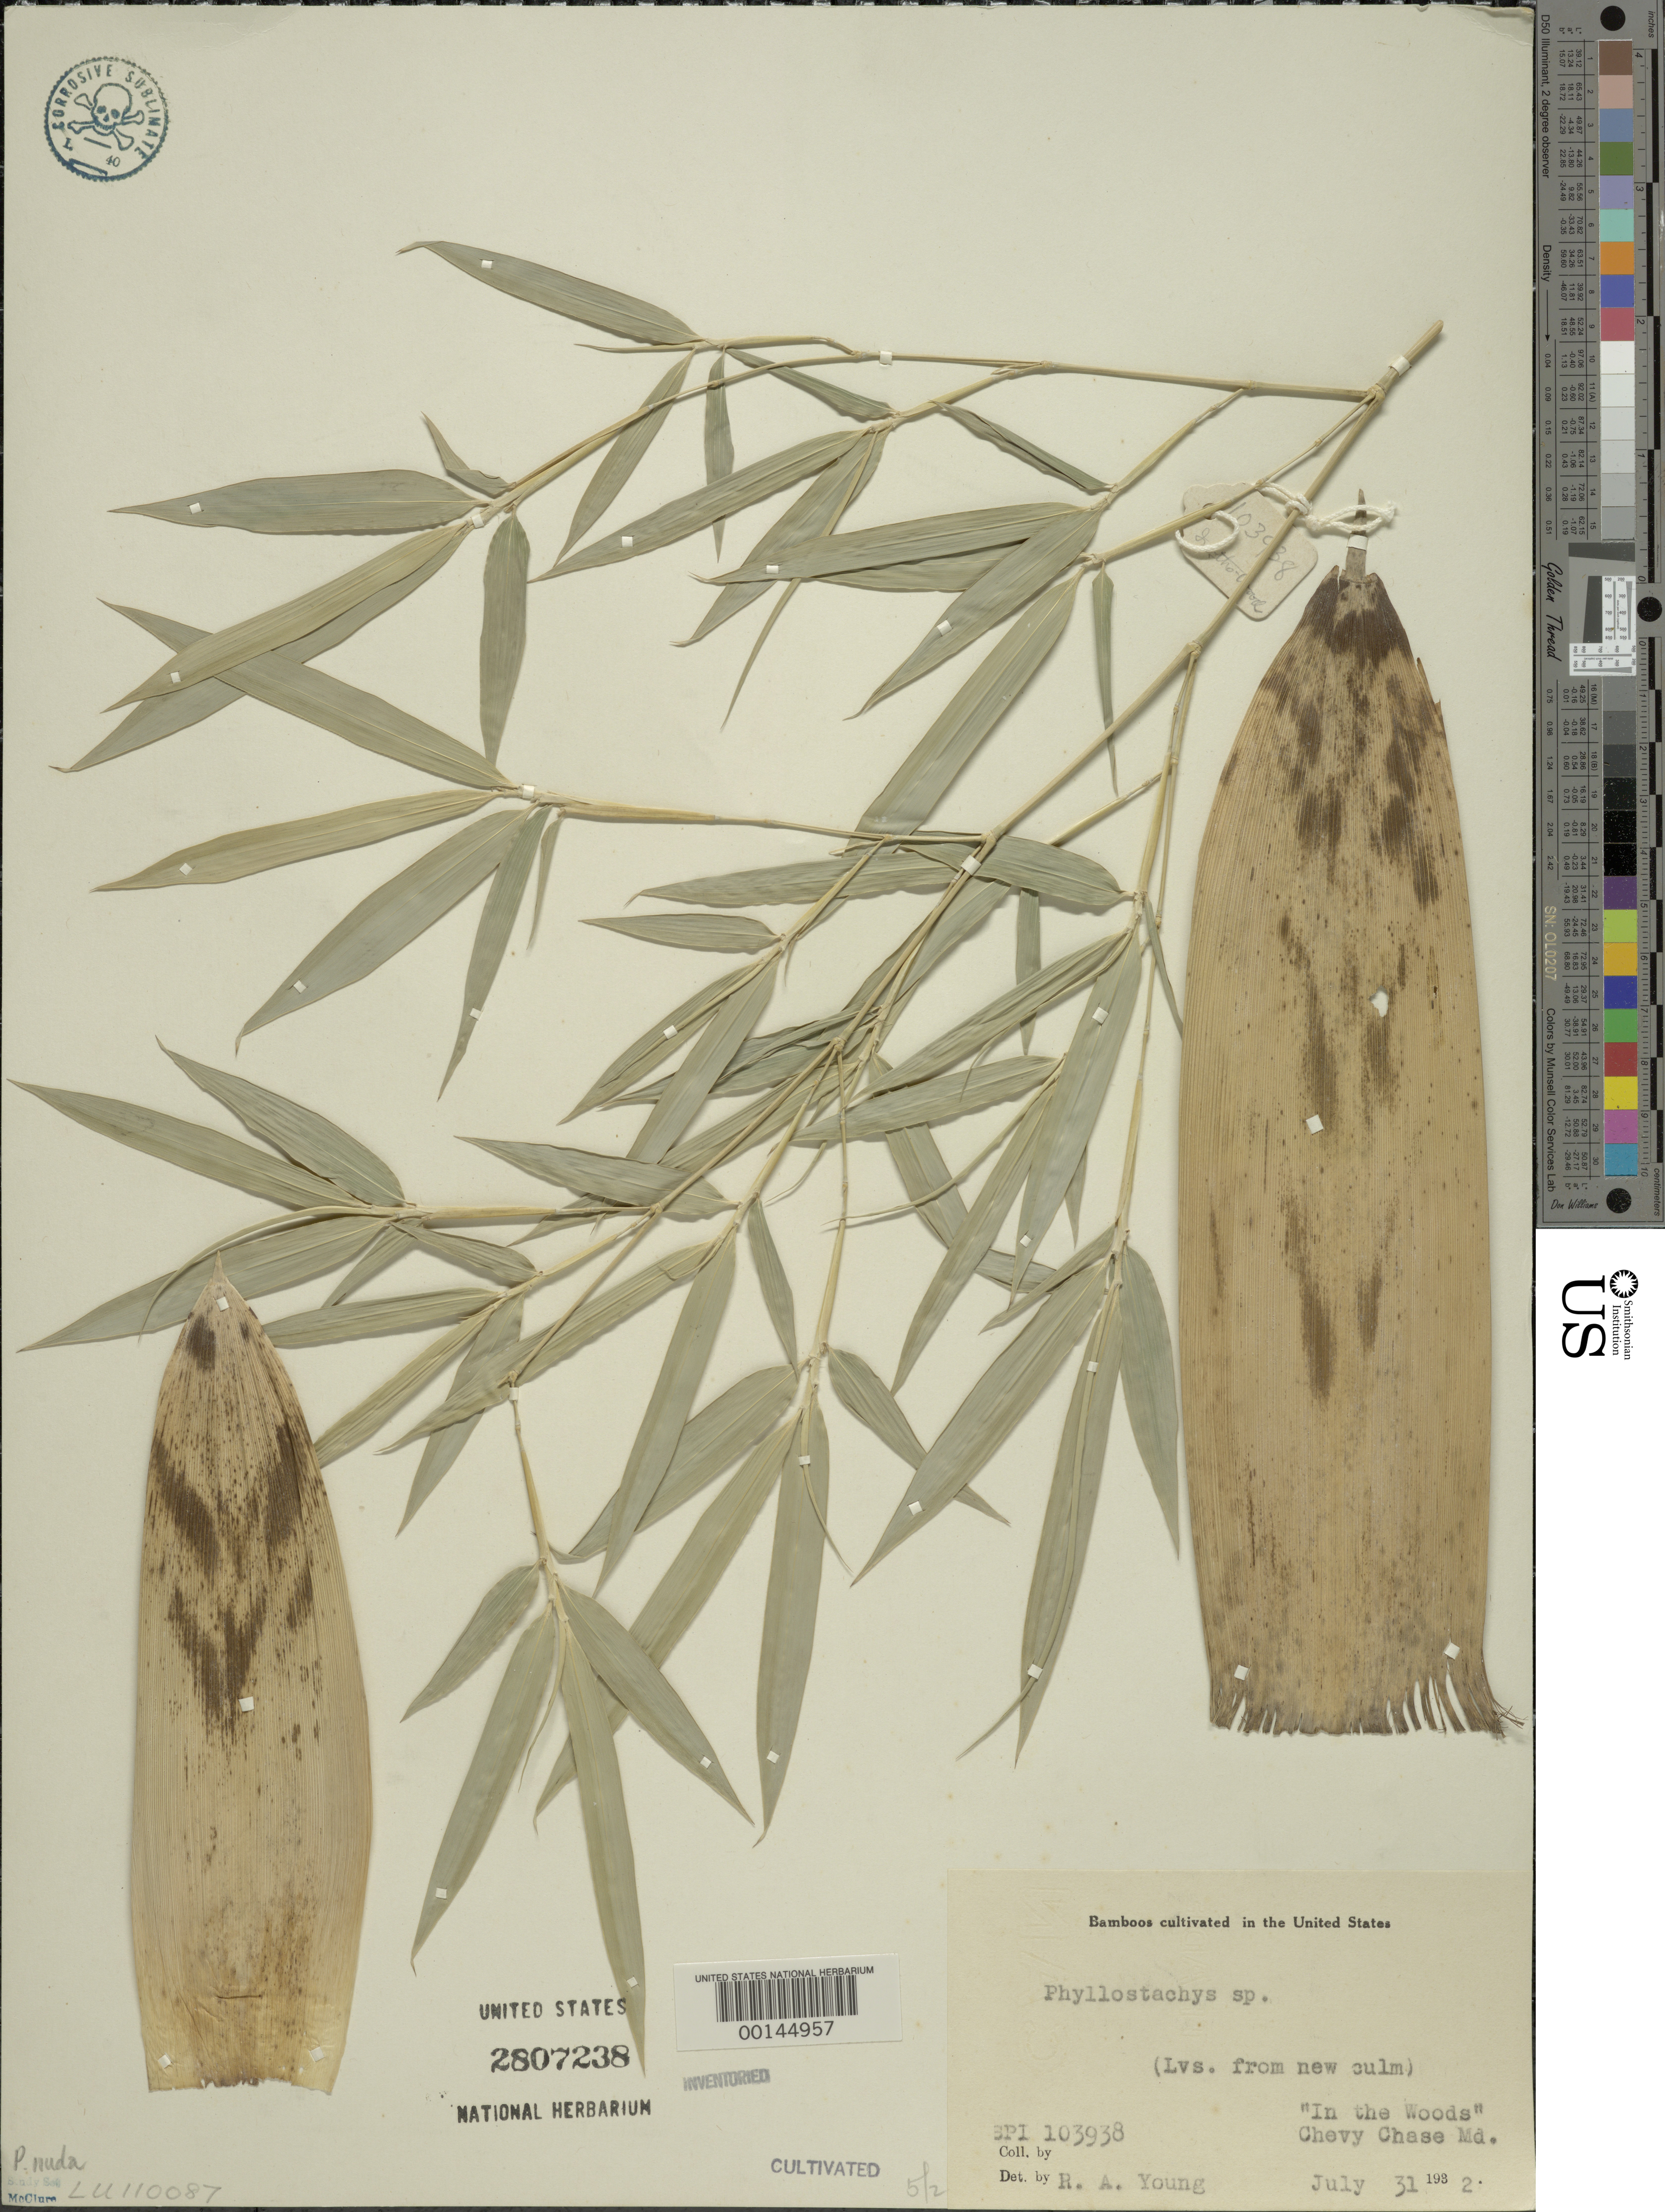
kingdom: Plantae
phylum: Tracheophyta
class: Liliopsida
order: Poales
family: Poaceae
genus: Phyllostachys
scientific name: Phyllostachys nuda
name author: McClure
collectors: R. A. Young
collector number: SPI 103938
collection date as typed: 31 Jul 1932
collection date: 1932-07-31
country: United States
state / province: Maryland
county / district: Montgomery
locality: Chevy Chase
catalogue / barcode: US 2807238